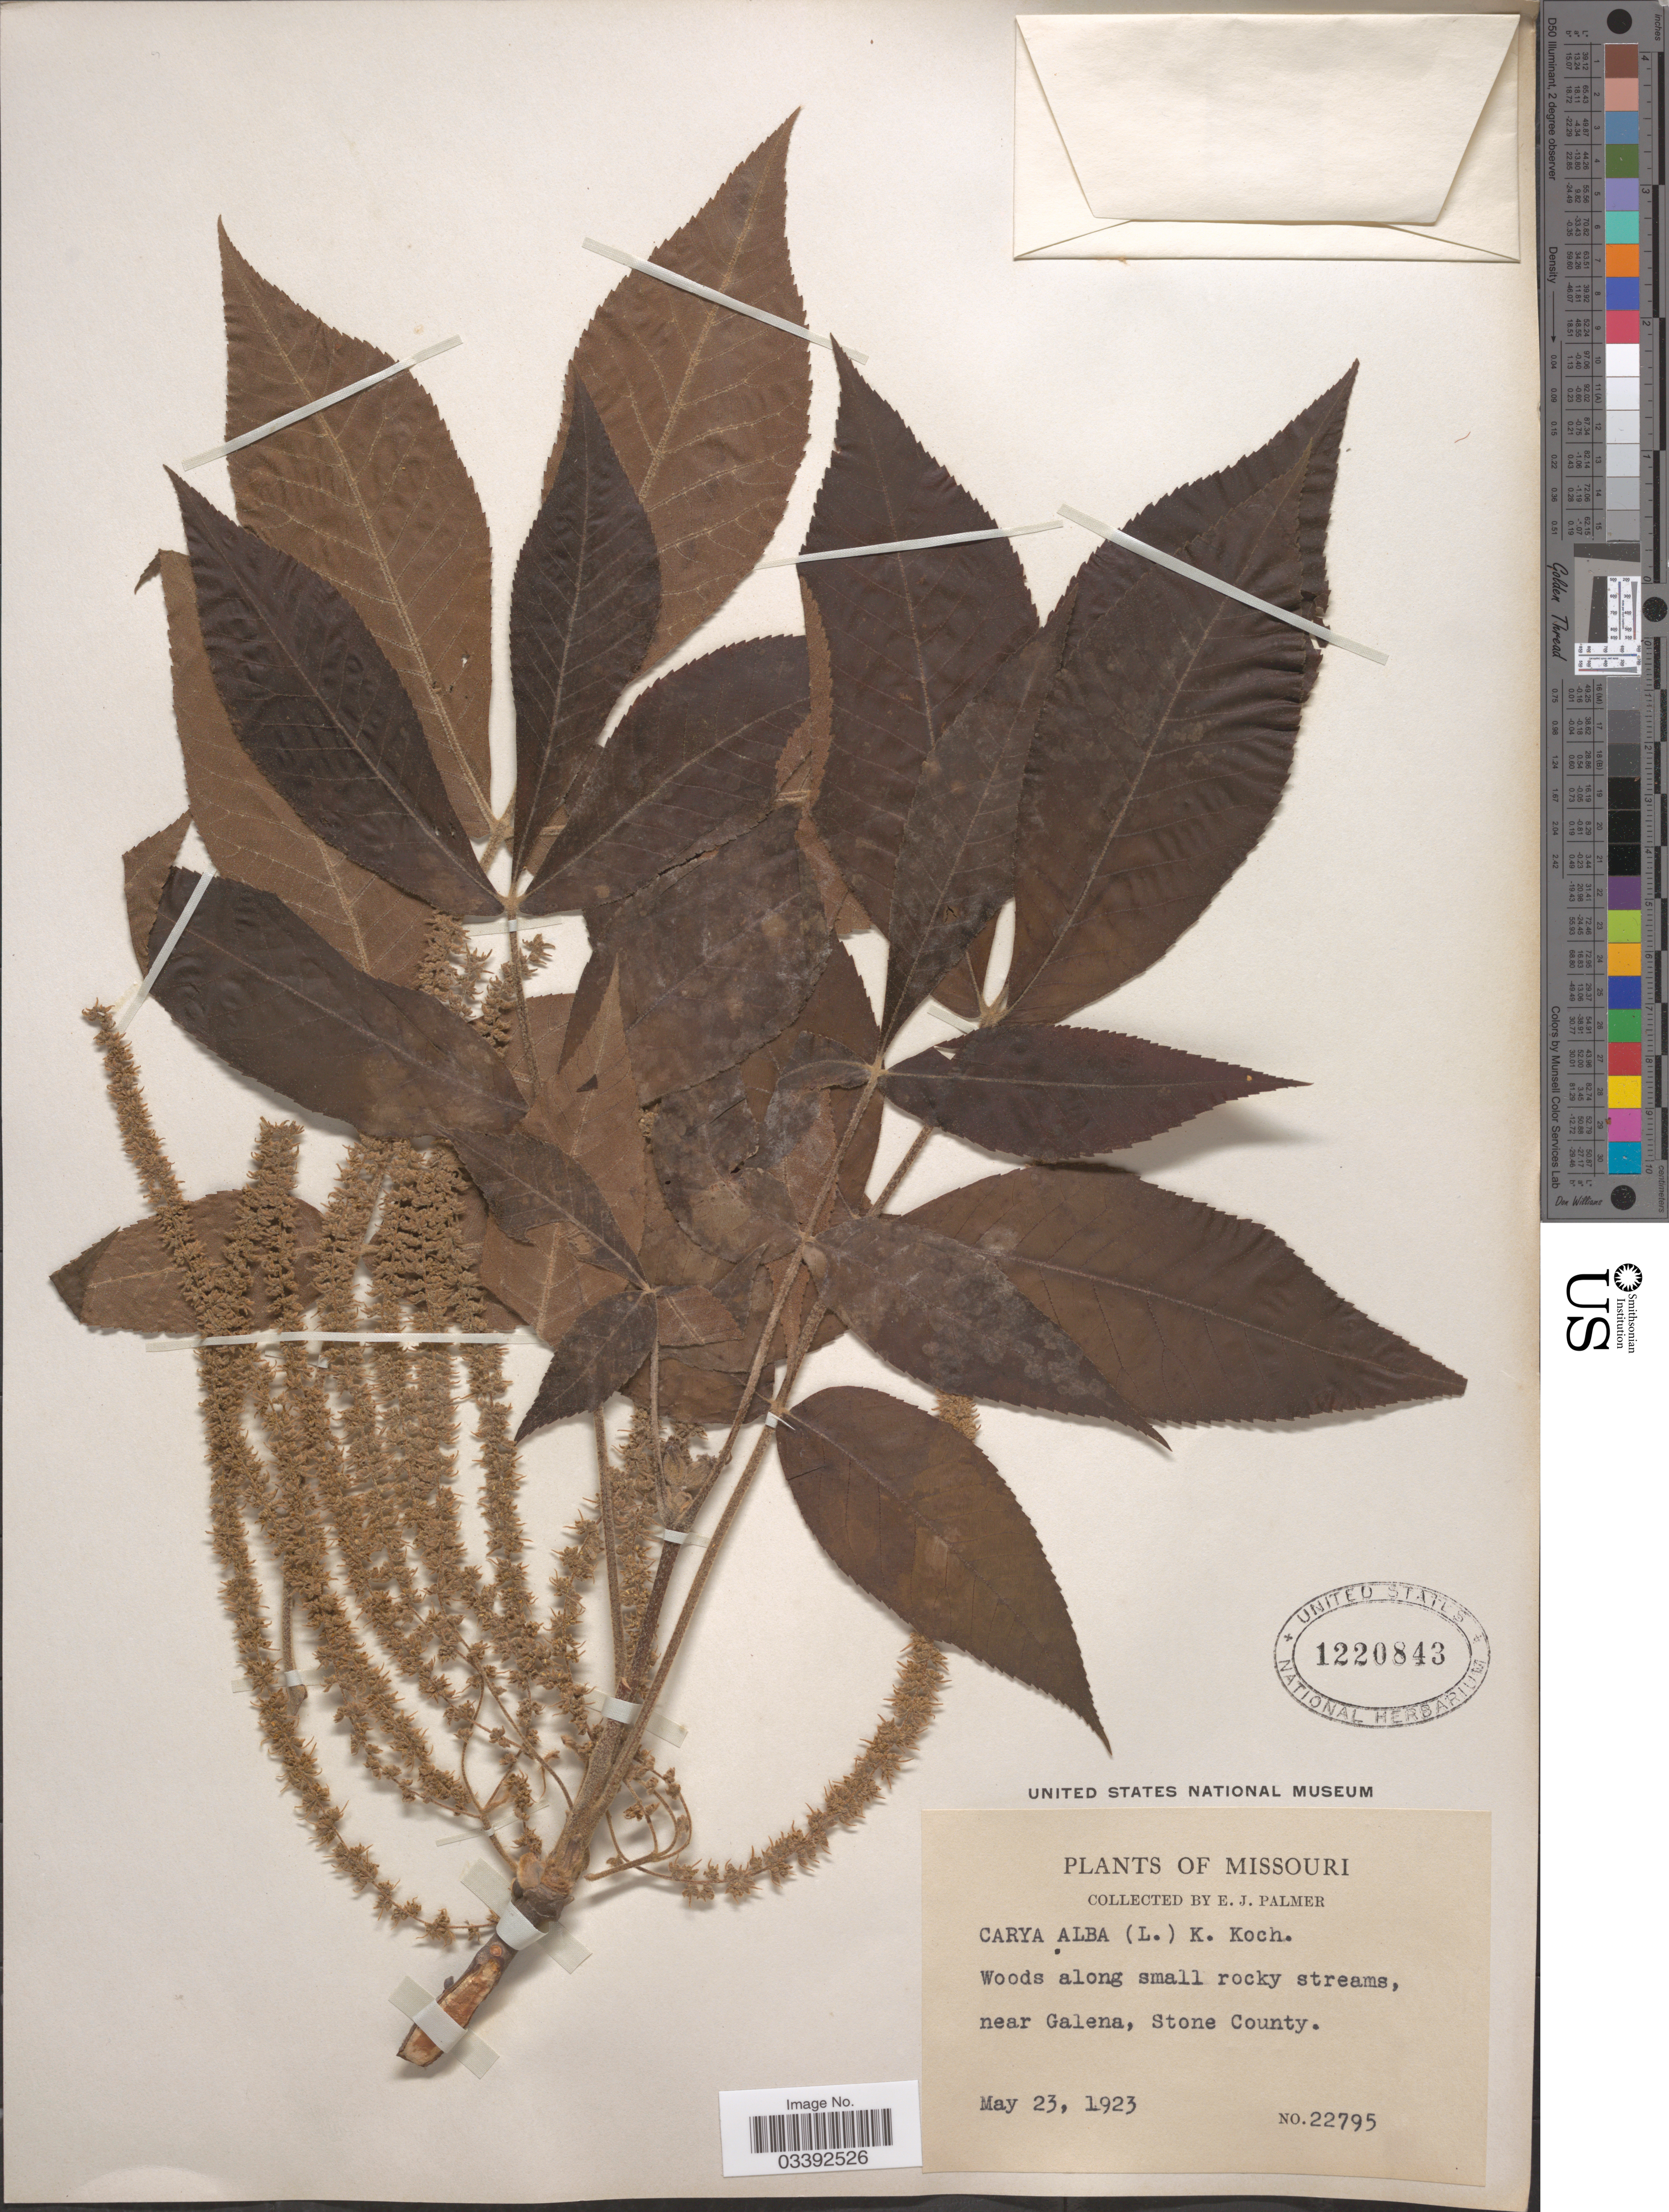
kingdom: Plantae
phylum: Tracheophyta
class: Magnoliopsida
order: Fagales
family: Juglandaceae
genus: Carya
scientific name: Carya tomentosa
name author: (Lam.) Nutt.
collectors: E. J. Palmer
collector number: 22795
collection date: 1923-05-23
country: United States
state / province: Missouri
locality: Near Galena, Stone County.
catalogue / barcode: US 1220843